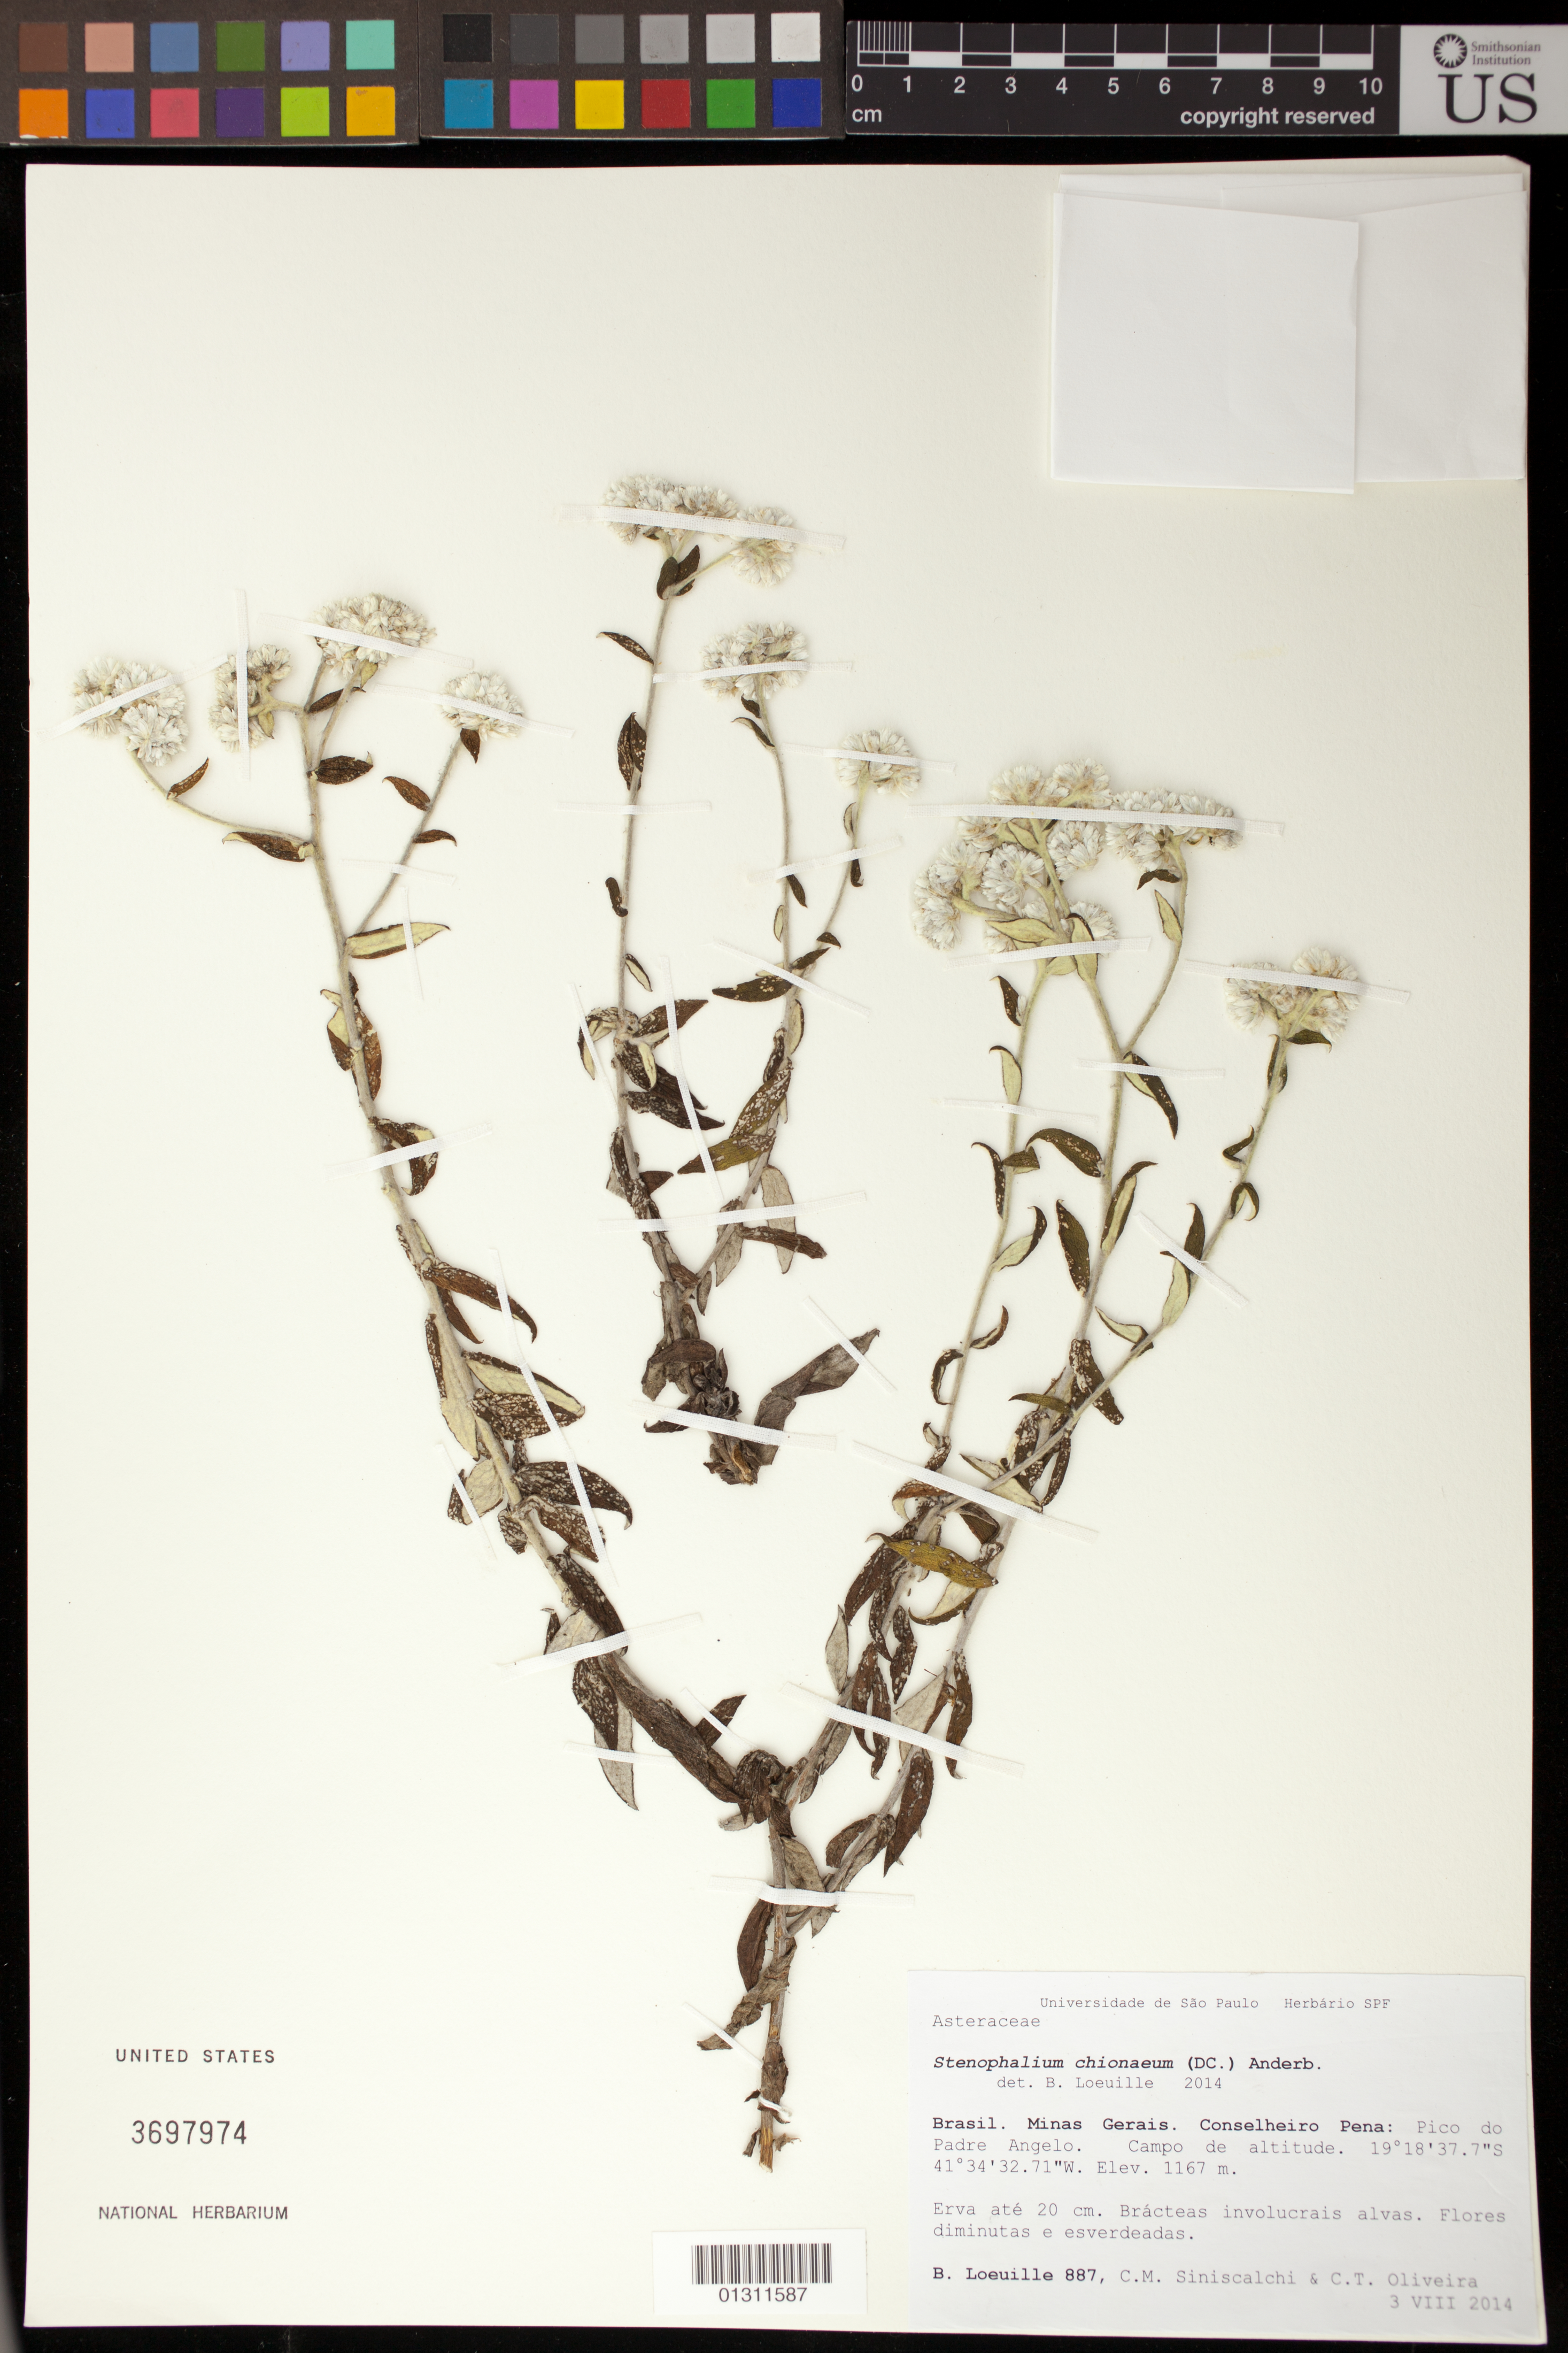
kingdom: Plantae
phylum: Tracheophyta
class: Magnoliopsida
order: Asterales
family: Asteraceae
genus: Stenophalium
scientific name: Stenophalium chionaeum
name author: (DC.) Anderb.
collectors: B. Loeuille, C. Siniscalchi & C. T. Oliveira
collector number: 887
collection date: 2014-08-03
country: Brazil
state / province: Minas Gerais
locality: Conselheiro Pena, Pico do Padre Angelo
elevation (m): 1167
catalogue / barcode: US 3697974